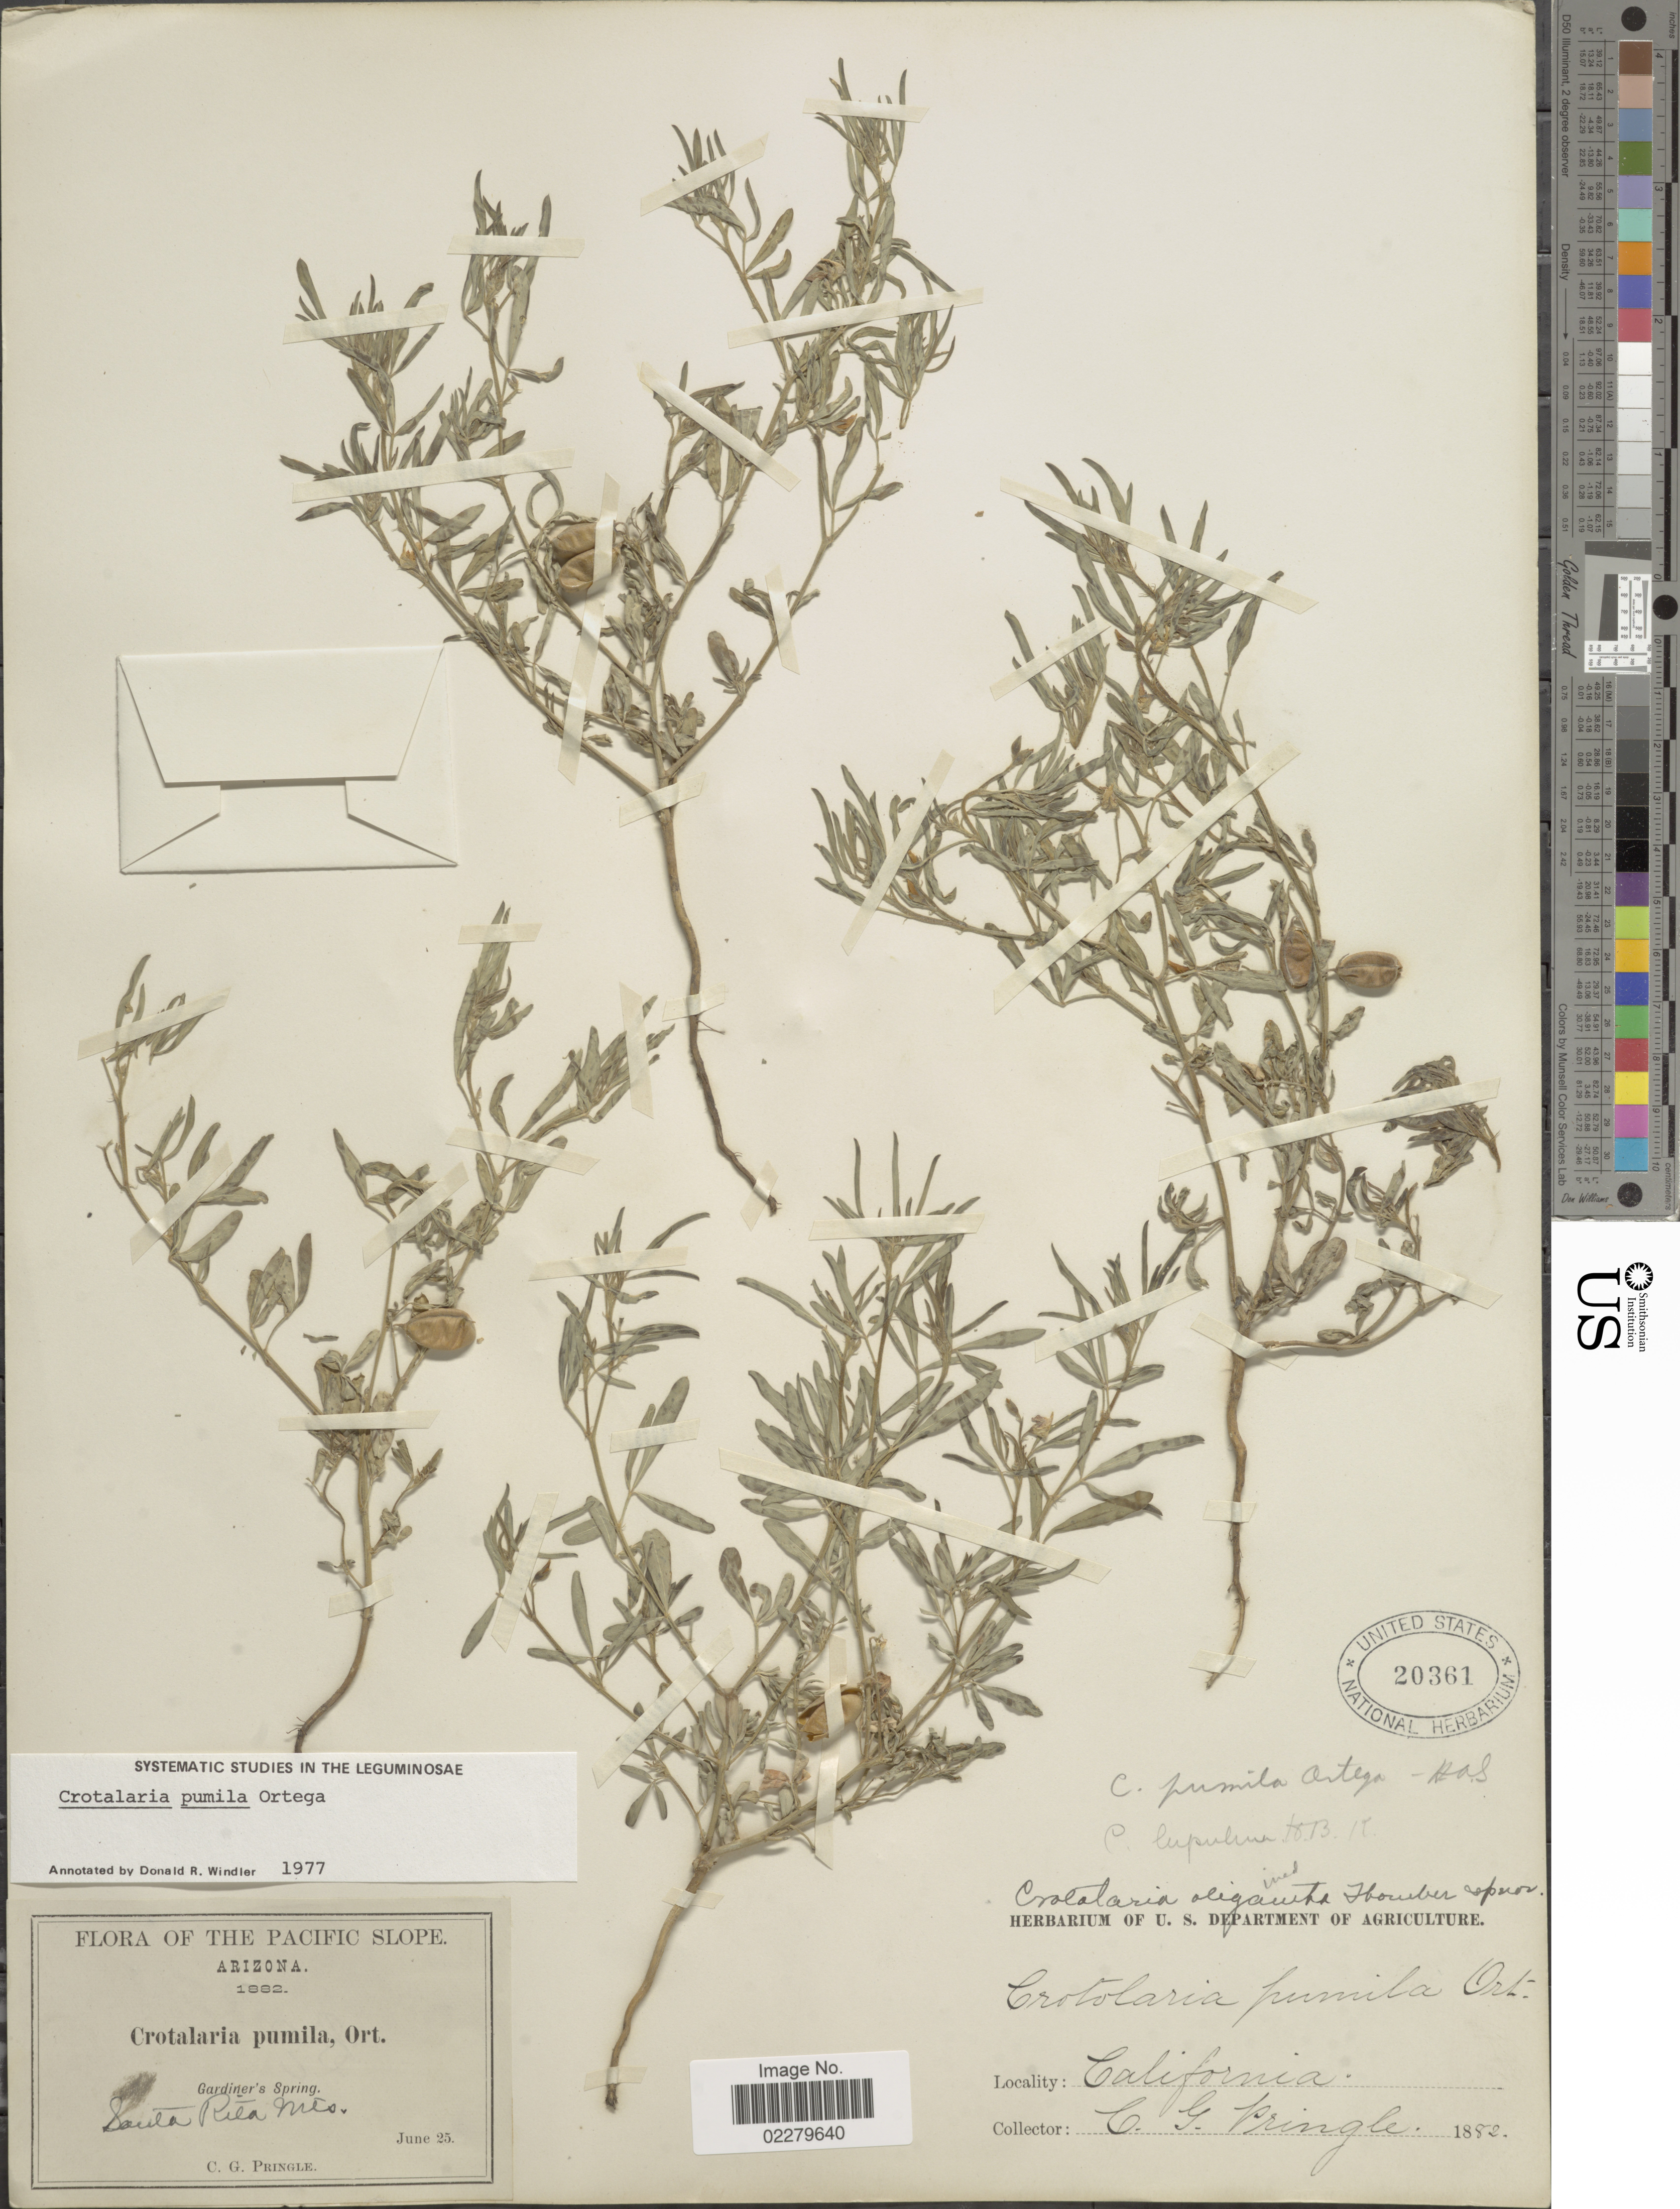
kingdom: Plantae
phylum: Tracheophyta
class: Magnoliopsida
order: Fabales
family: Fabaceae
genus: Crotalaria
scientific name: Crotalaria pumila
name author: Ortega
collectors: C. G. Pringle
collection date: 1882-06-25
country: United States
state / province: Arizona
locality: Gardiner's Spring, Santa Rita Mts.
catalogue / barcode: US 20361